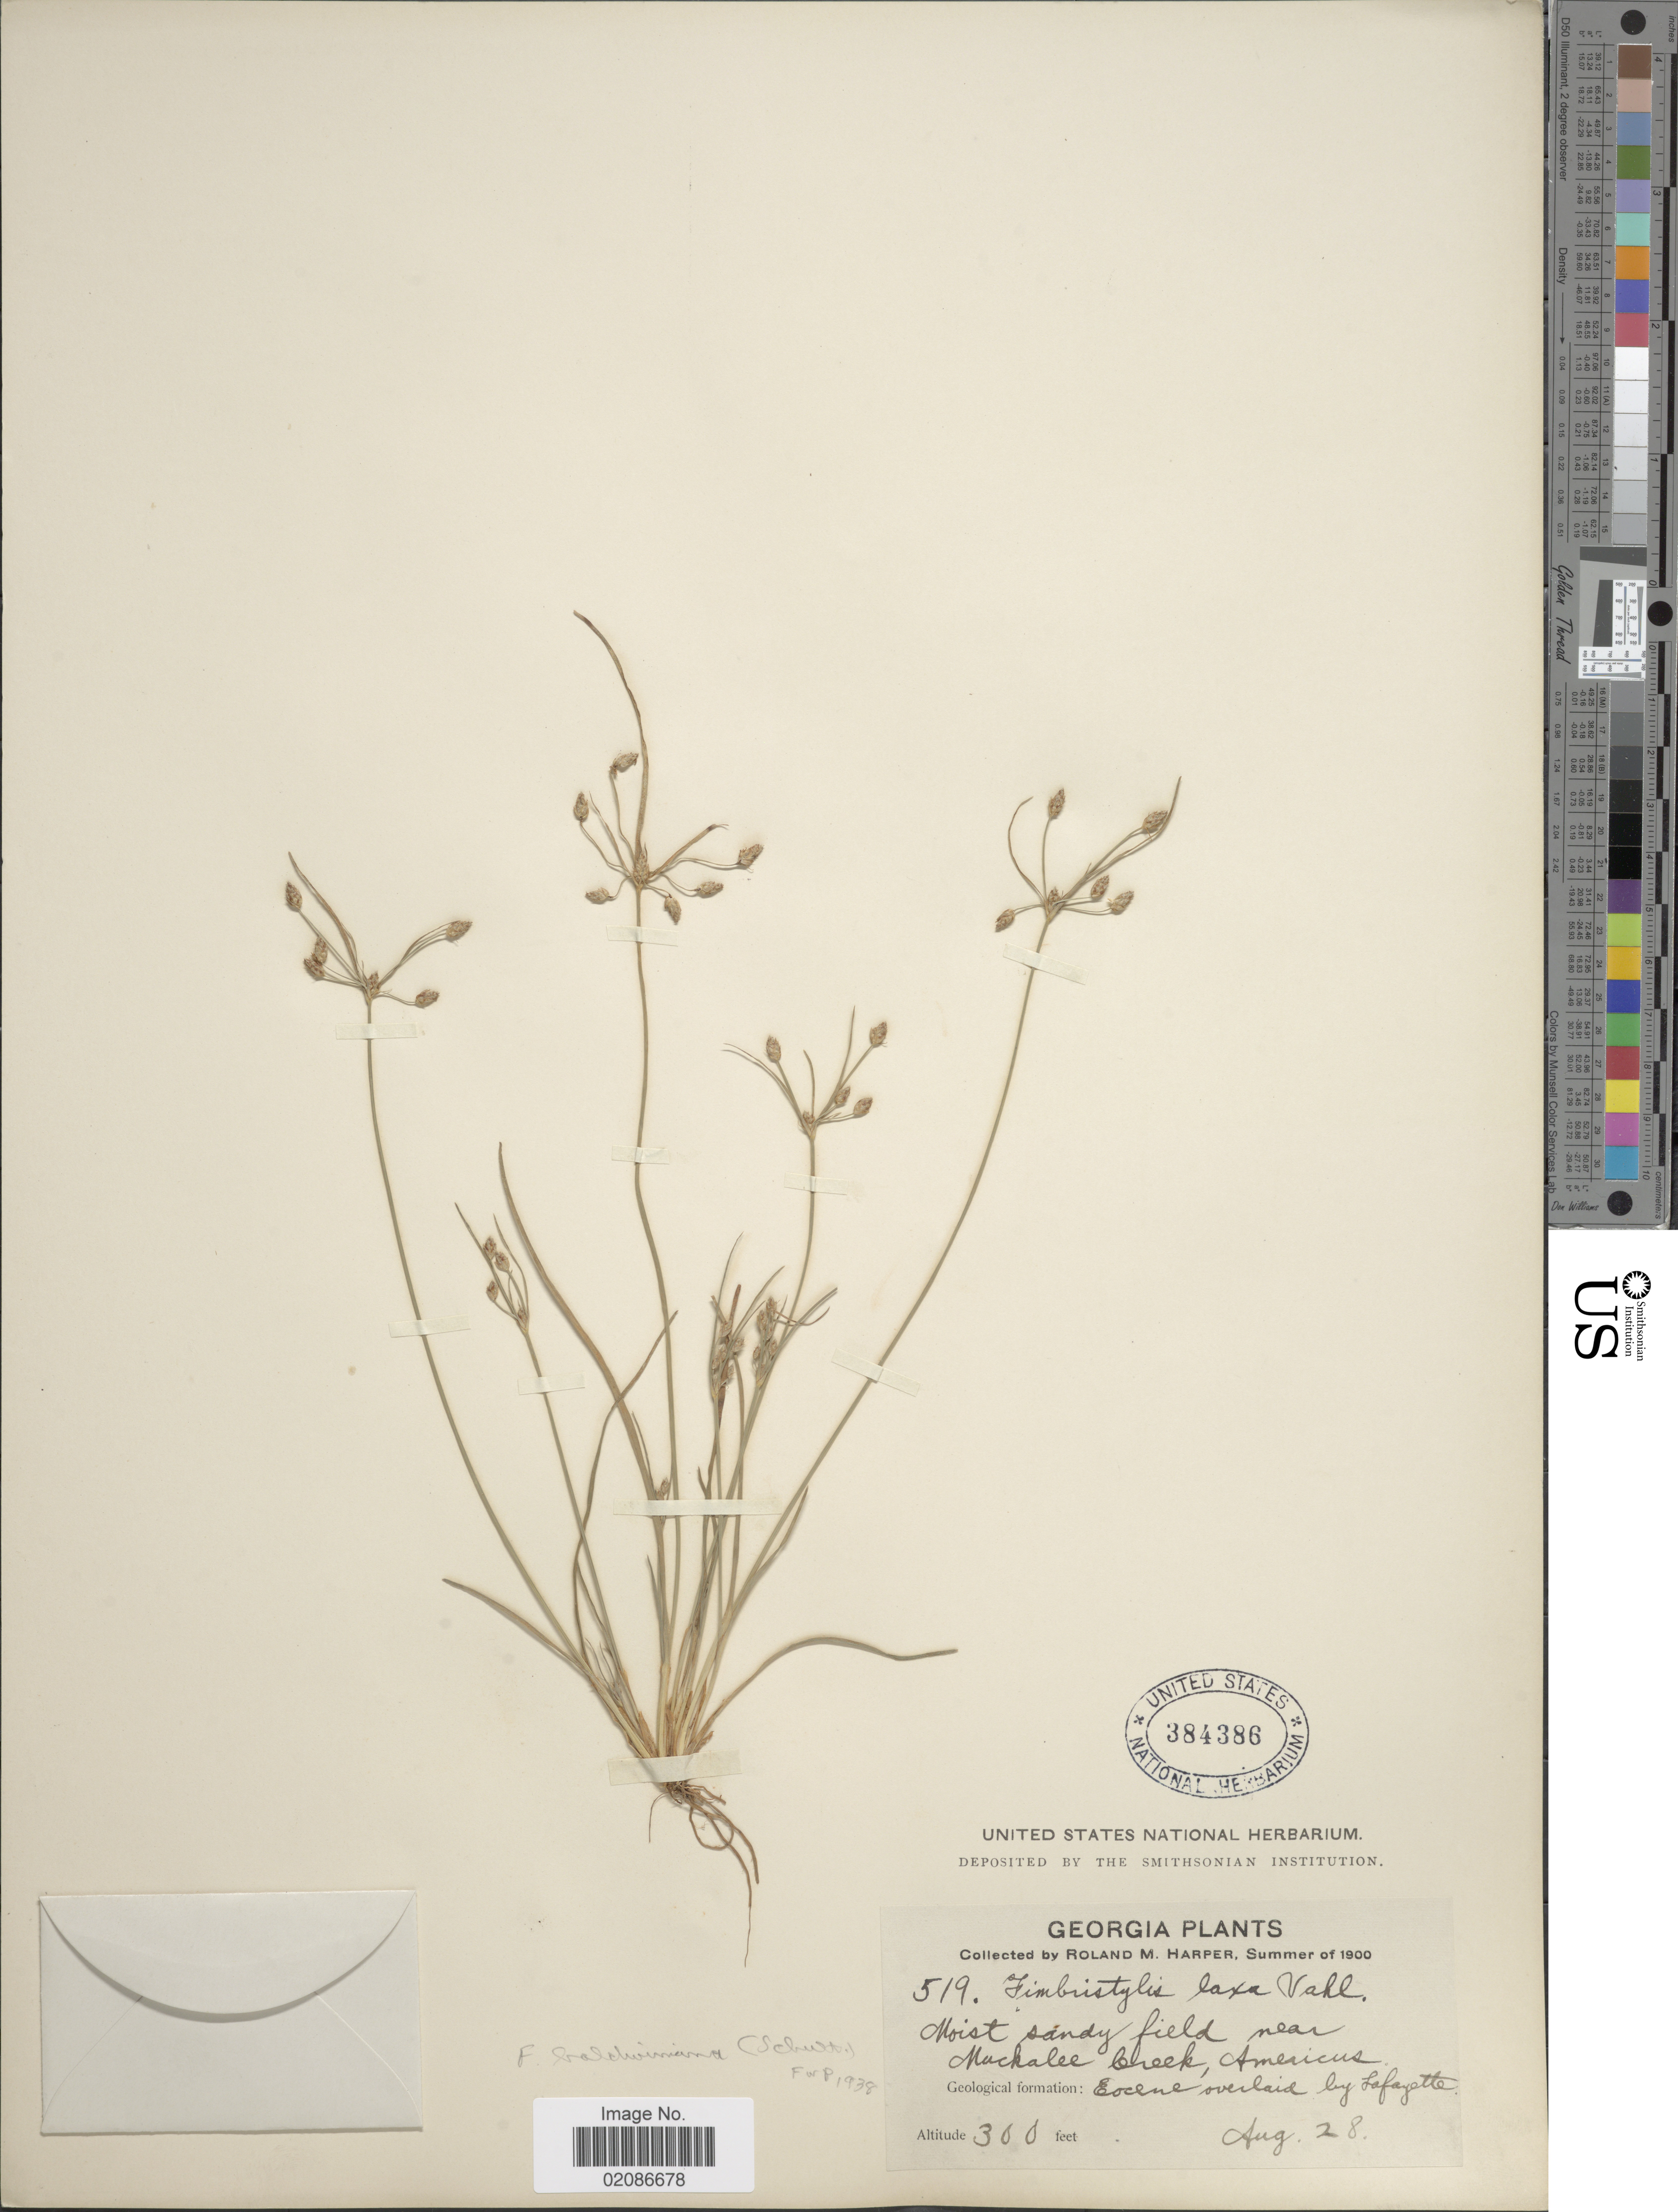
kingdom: Plantae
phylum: Tracheophyta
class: Liliopsida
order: Poales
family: Cyperaceae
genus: Fimbristylis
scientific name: Fimbristylis dichotoma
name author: (L.) Vahl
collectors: R. M. Harper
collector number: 519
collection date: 1900-08-28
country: United States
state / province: Georgia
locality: Moist sandy field near Muckalee Creek, Amerius. Geological formation: Eocene overlaid by Lafayette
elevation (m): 91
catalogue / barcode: US 384386